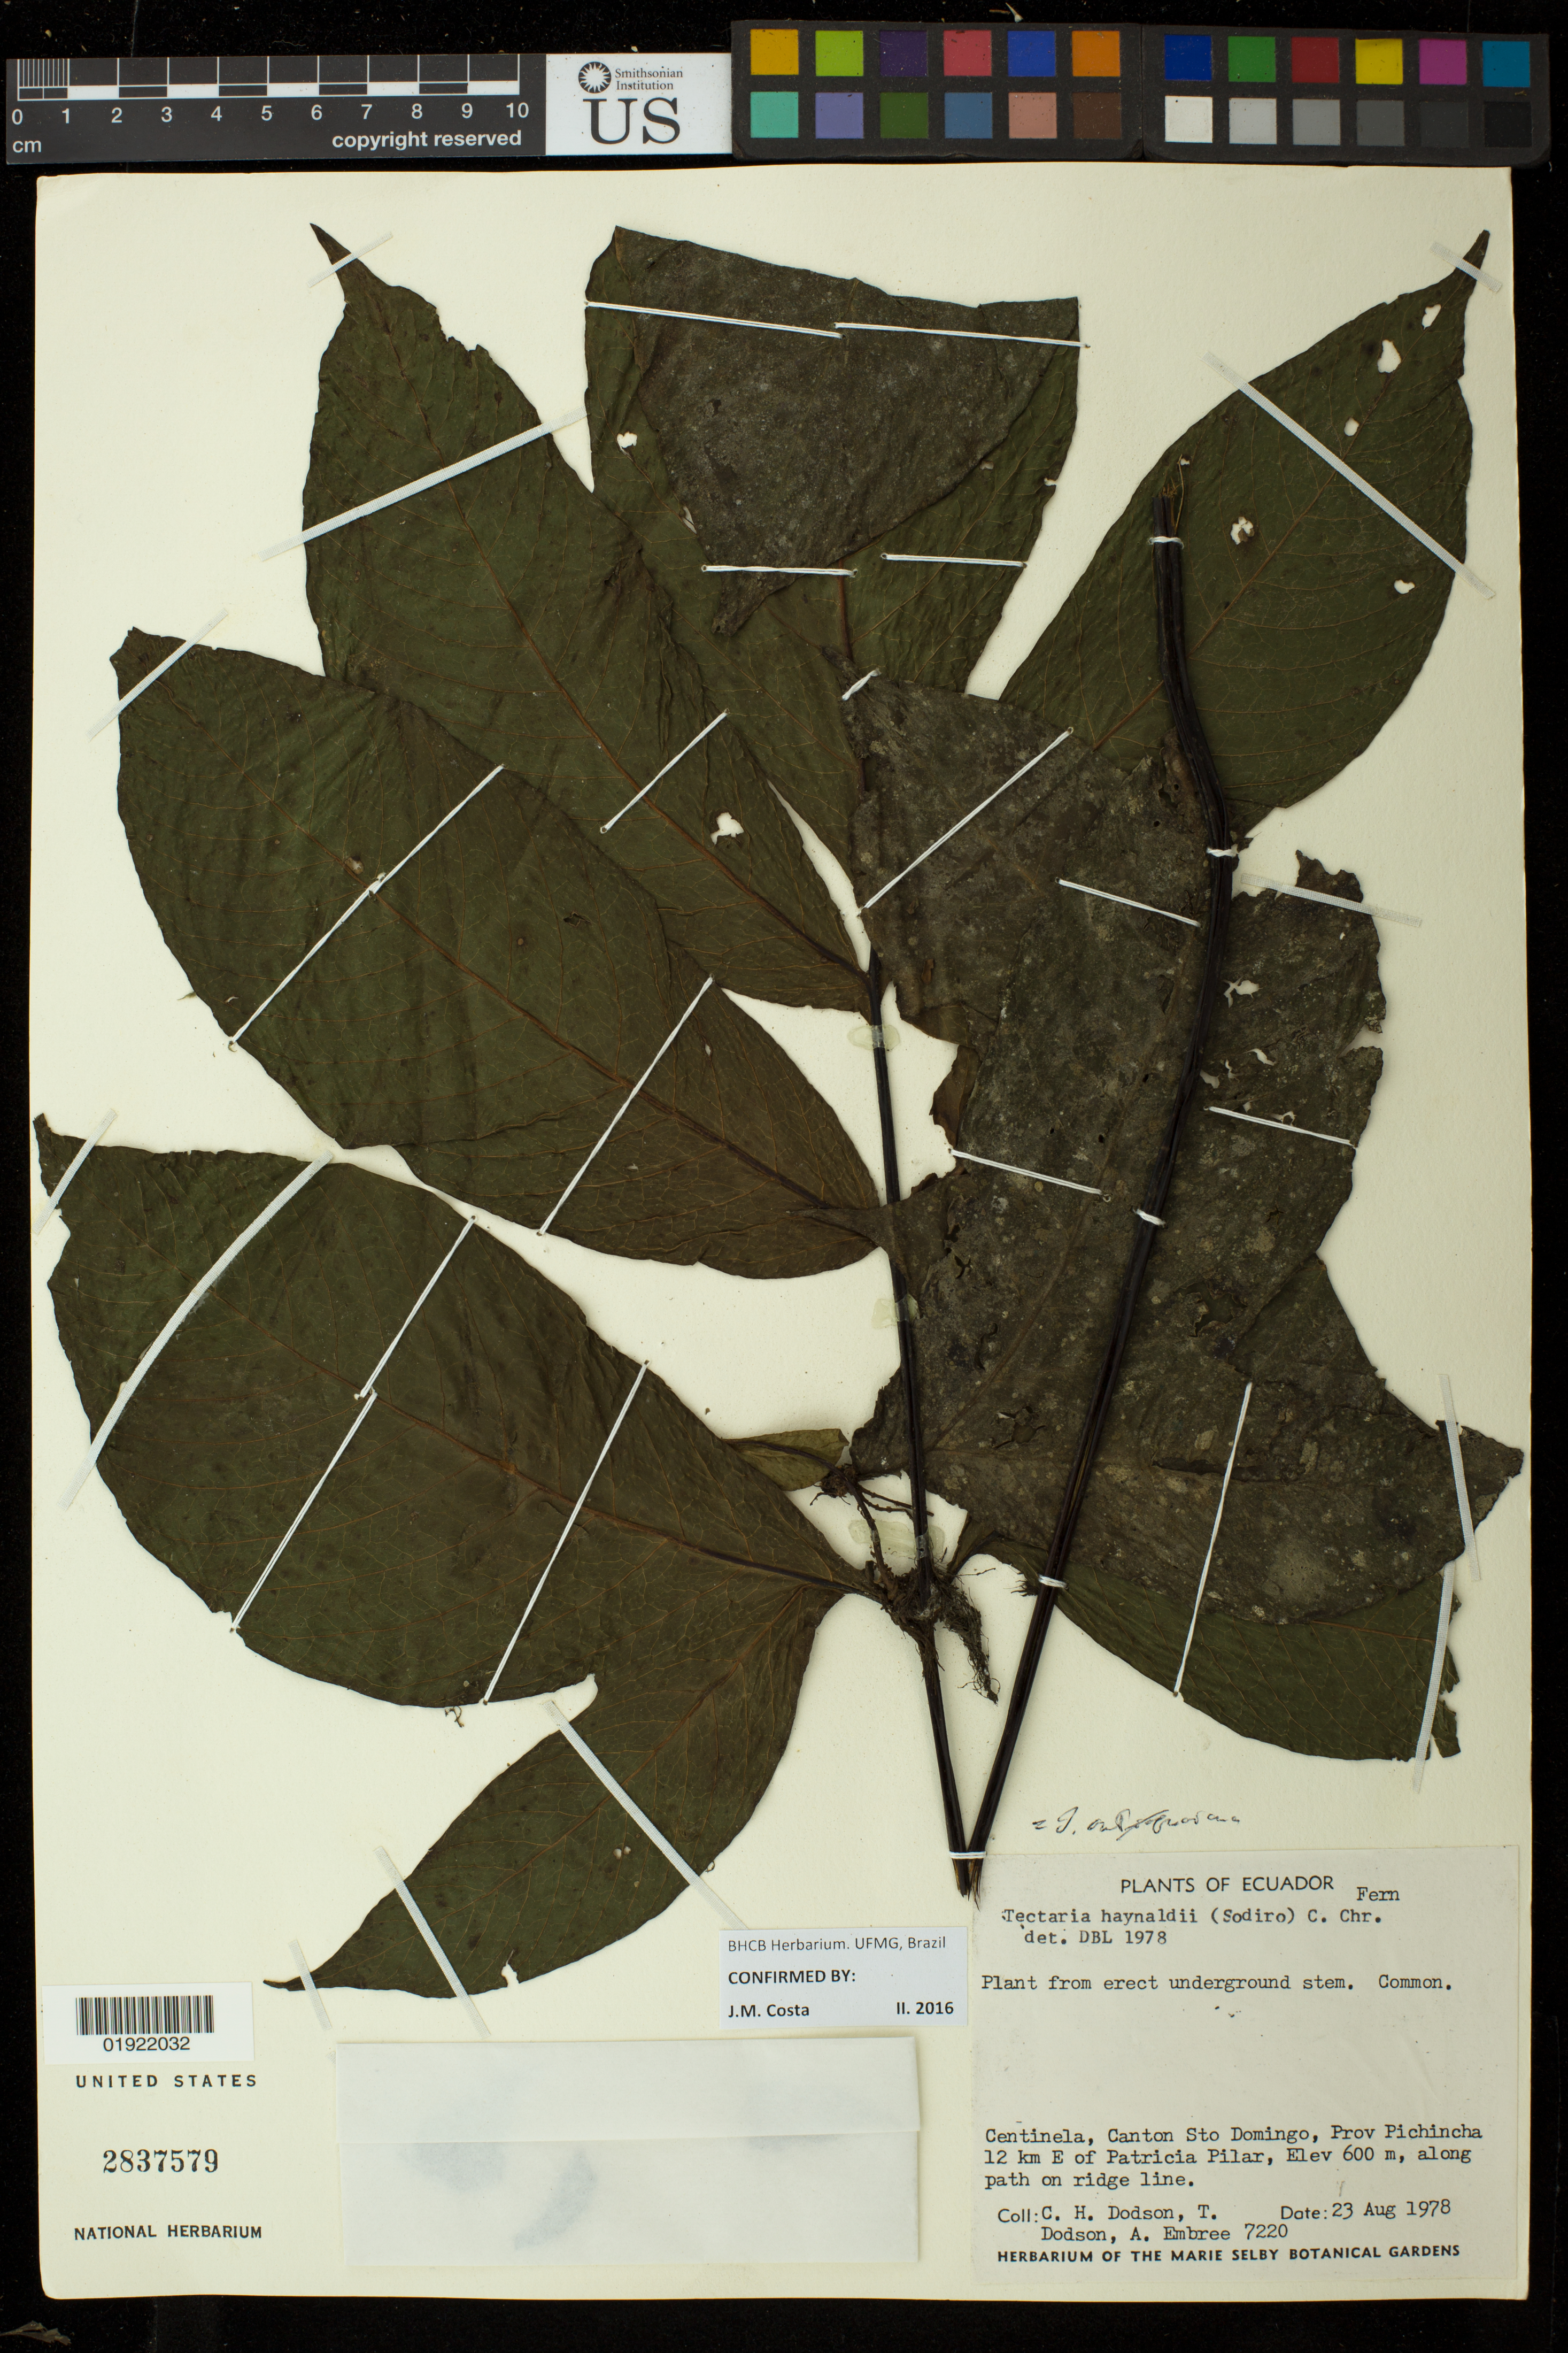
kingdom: Plantae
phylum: Tracheophyta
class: Polypodiopsida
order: Polypodiales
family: Tectariaceae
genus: Tectaria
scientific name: Tectaria haynaldii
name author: (Sodiro) C. Chr.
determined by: Costa, J. M.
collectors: C. H. Dodson, T. Dodson & A. Embree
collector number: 7220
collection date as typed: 23 August 1978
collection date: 1978-08-23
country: Ecuador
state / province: Pichincha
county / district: Domingo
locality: Centinela, Canton Sto. Domingo, 12 km E of Patricia Pilar, along path on ridge line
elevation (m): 600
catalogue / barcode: US 2837579